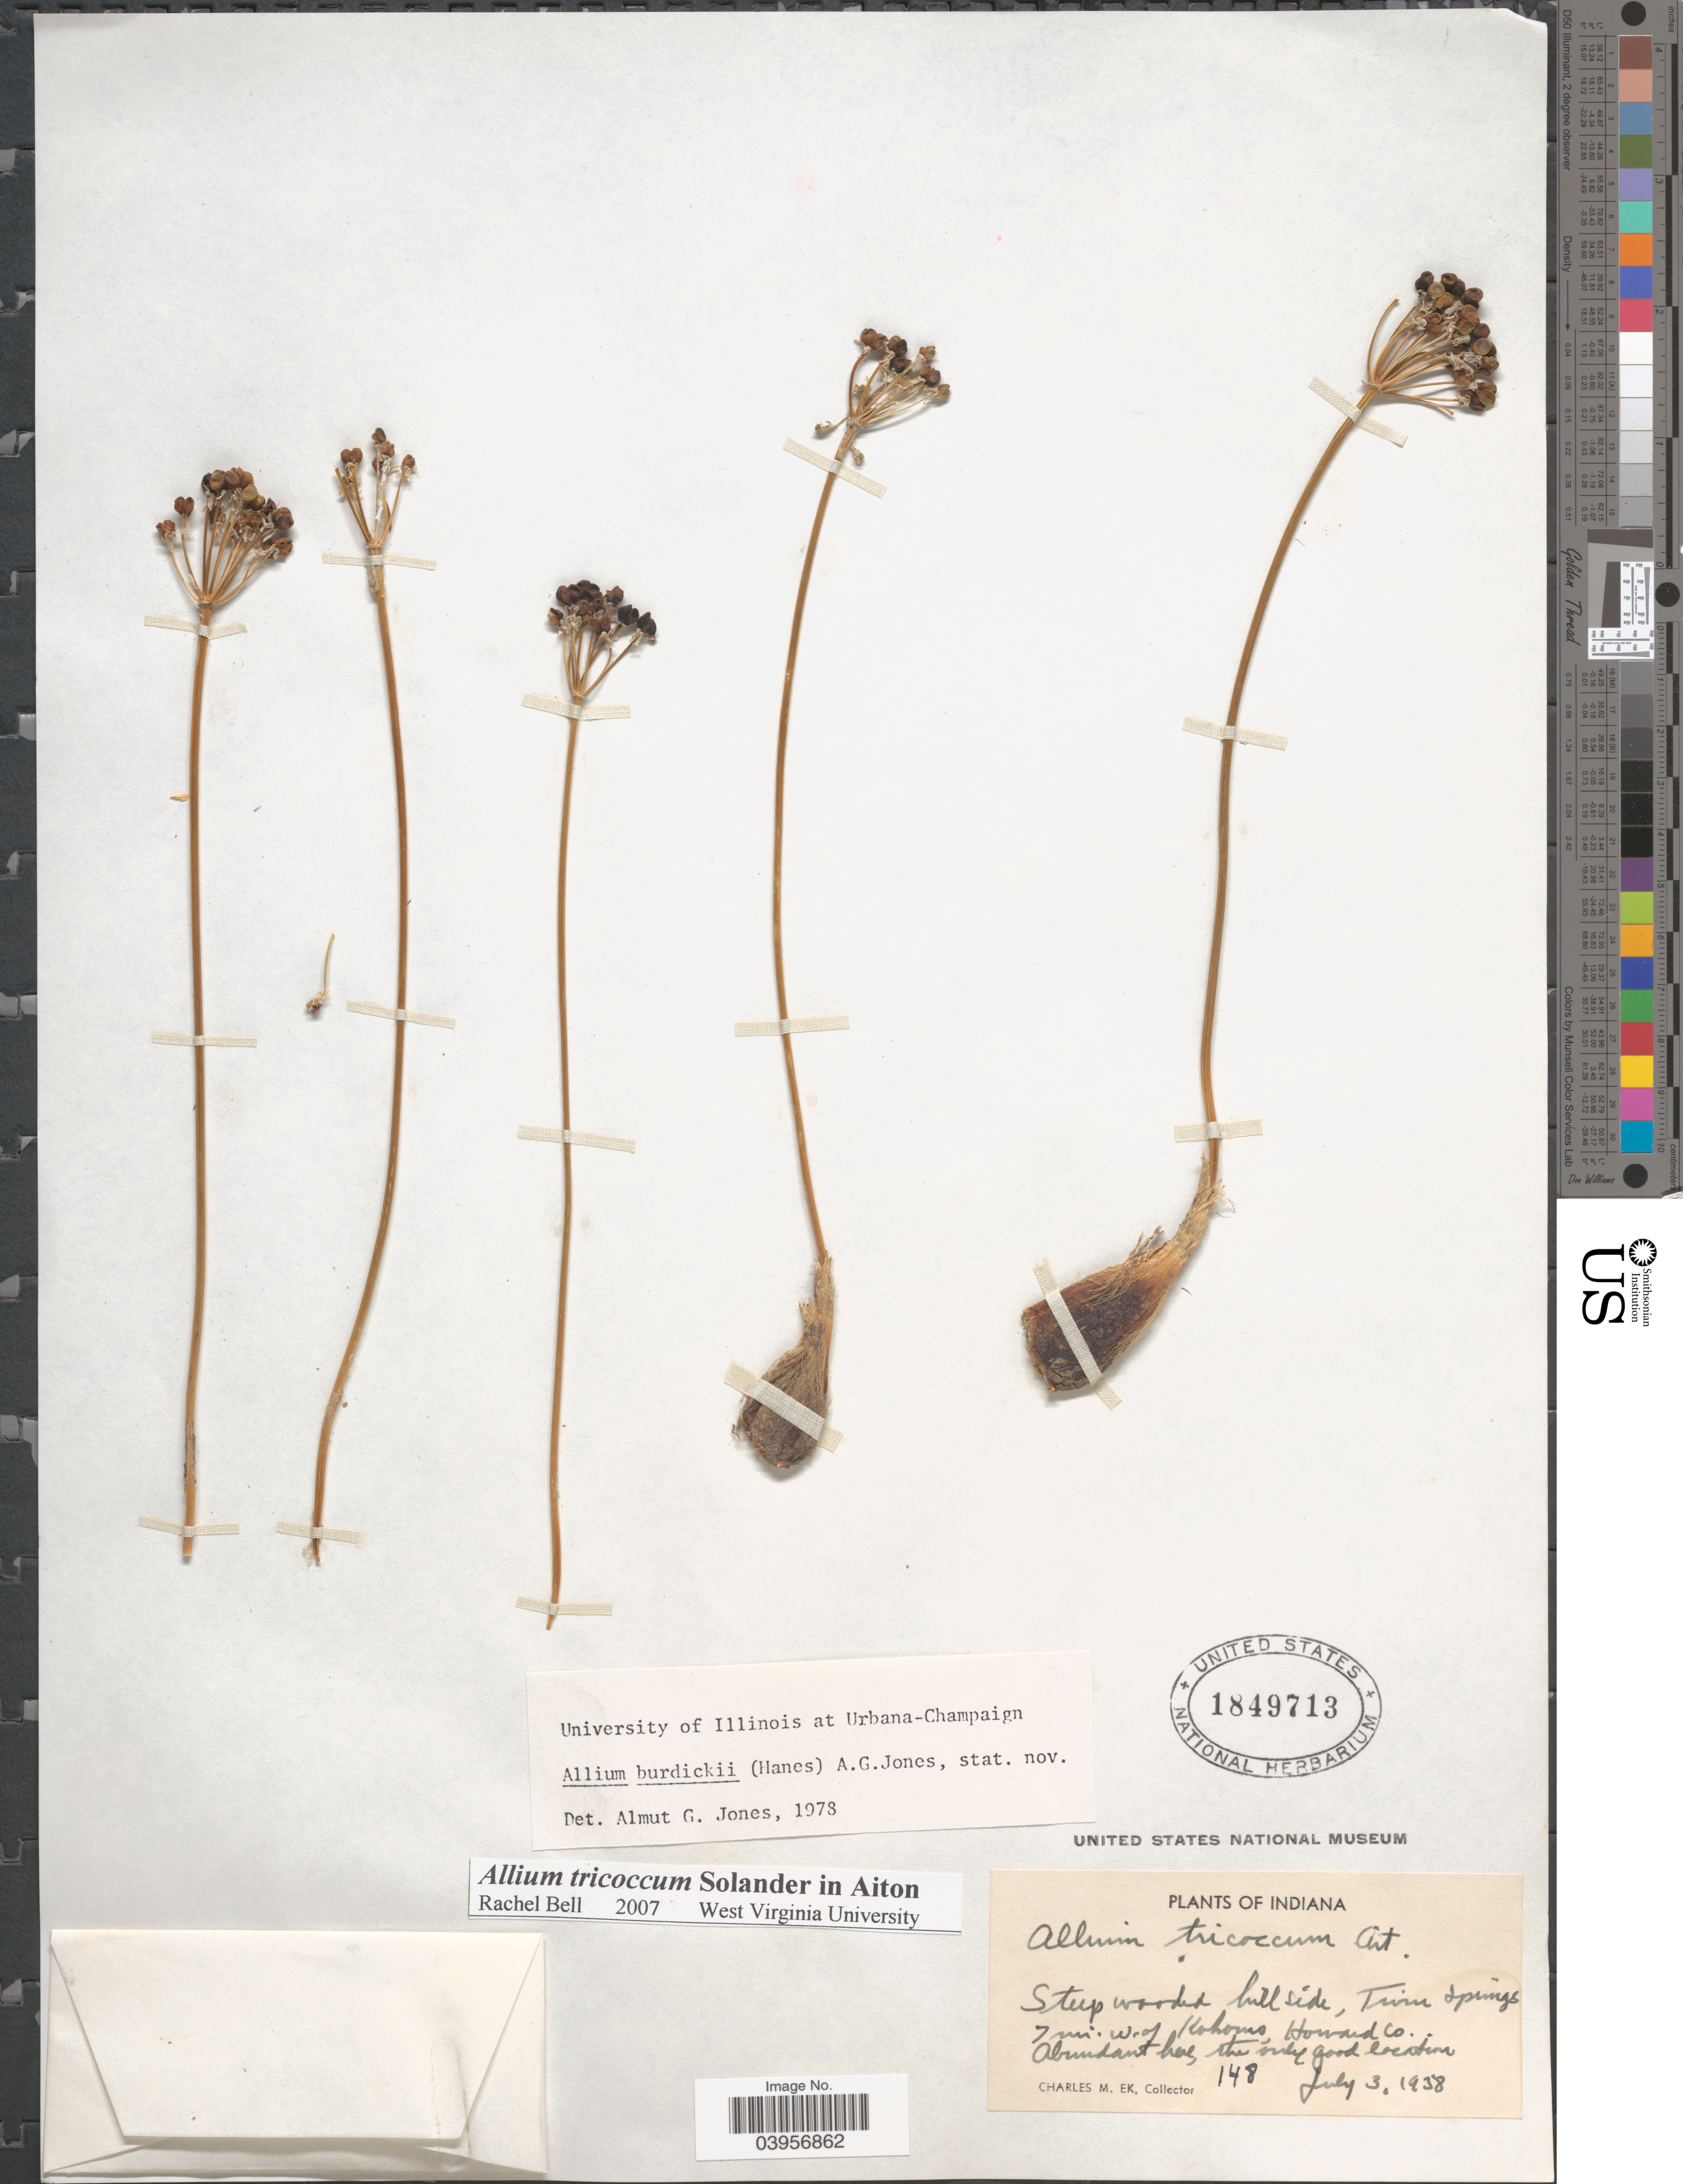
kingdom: Plantae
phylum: Tracheophyta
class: Liliopsida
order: Asparagales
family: Amaryllidaceae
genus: Allium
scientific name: Allium tricoccum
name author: Aiton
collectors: C. Ek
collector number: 148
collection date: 1958-07-03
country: United States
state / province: Indiana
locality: Steep wooded hillside, Twin Springs 7 mi. w. of Kokomo, Howard Co.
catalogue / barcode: US 1849713